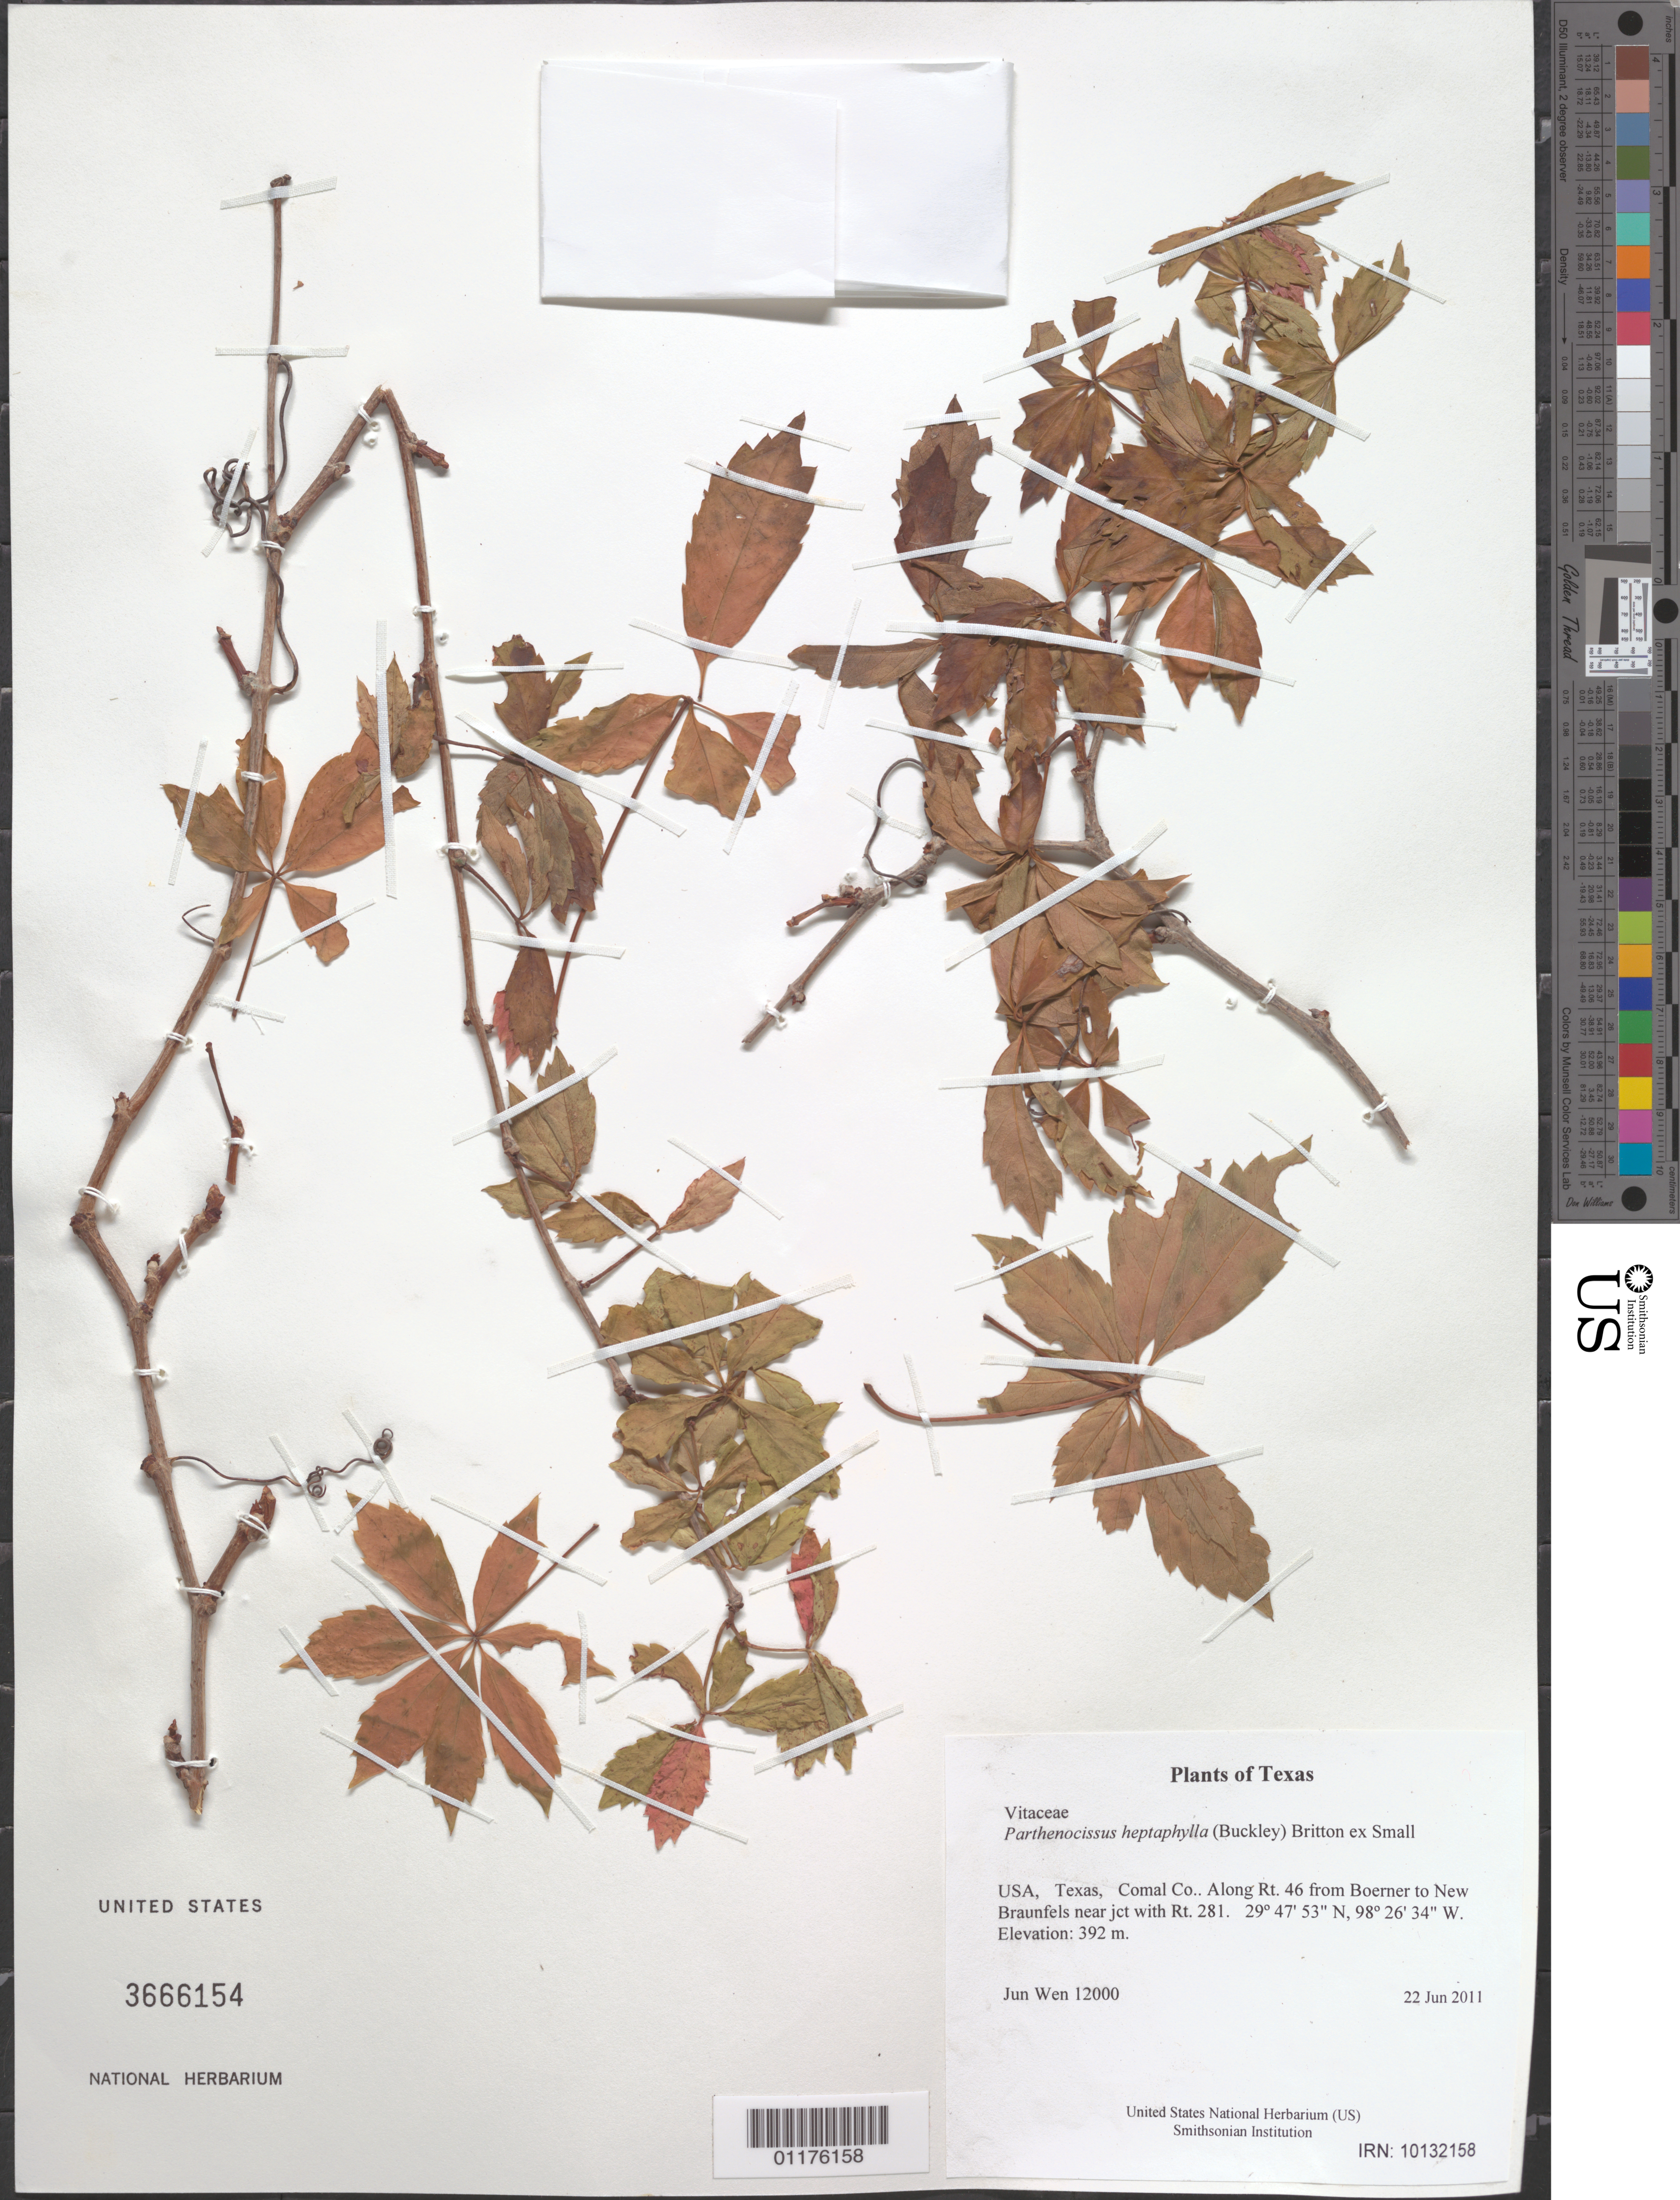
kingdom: Plantae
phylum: Tracheophyta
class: Magnoliopsida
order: Vitales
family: Vitaceae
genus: Parthenocissus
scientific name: Parthenocissus heptaphylla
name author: (Buckley) Britton ex Small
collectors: J. Wen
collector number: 12000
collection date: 2011-06-22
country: United States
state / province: Texas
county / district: Comal Co.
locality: Along Rt. 46 from Boerner to New Braunfels near jct with Rt. 281.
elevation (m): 392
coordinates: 29 47.885 N, 98 26.564 W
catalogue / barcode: US 3666154